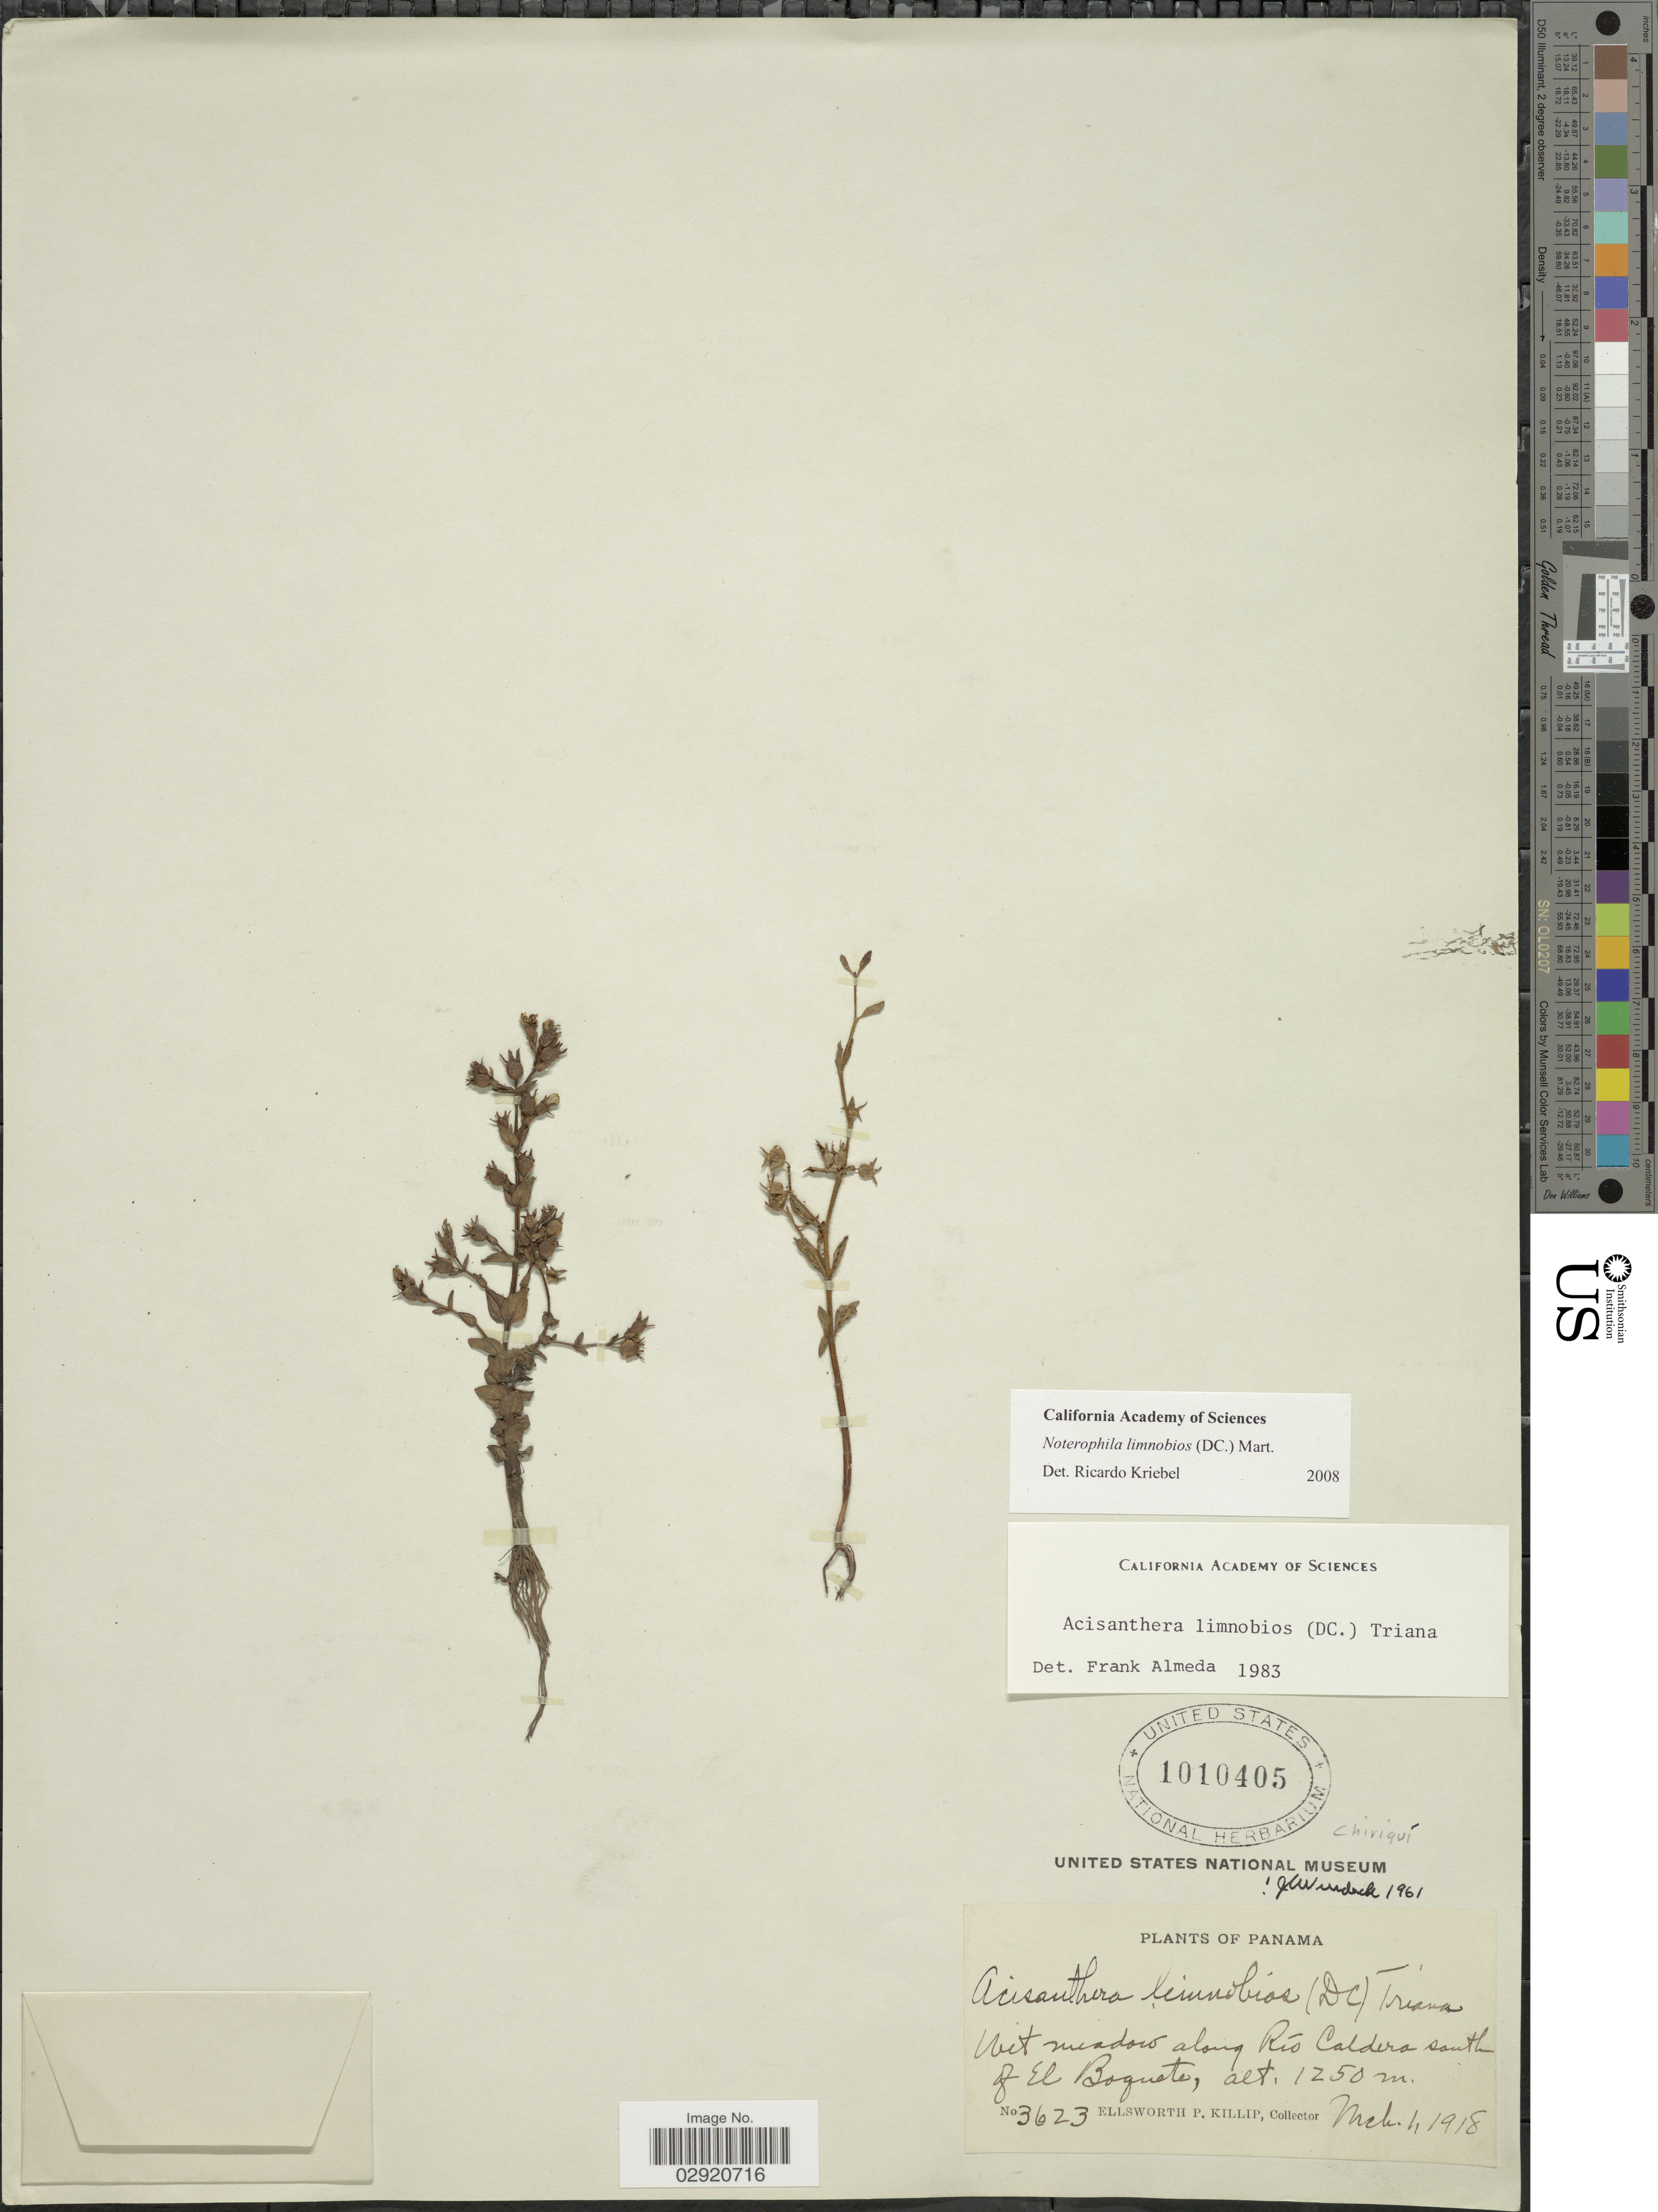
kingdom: Plantae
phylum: Tracheophyta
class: Magnoliopsida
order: Myrtales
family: Melastomataceae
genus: Noterophila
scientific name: Noterophila limnobios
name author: (DC.) Mart.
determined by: Kriebel, R.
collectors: E. P. Killip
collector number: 3623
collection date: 1918-03-01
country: Panama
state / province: Chiriqui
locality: Along Río Caldera south of El Boquete.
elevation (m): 1250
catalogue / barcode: US 1010405